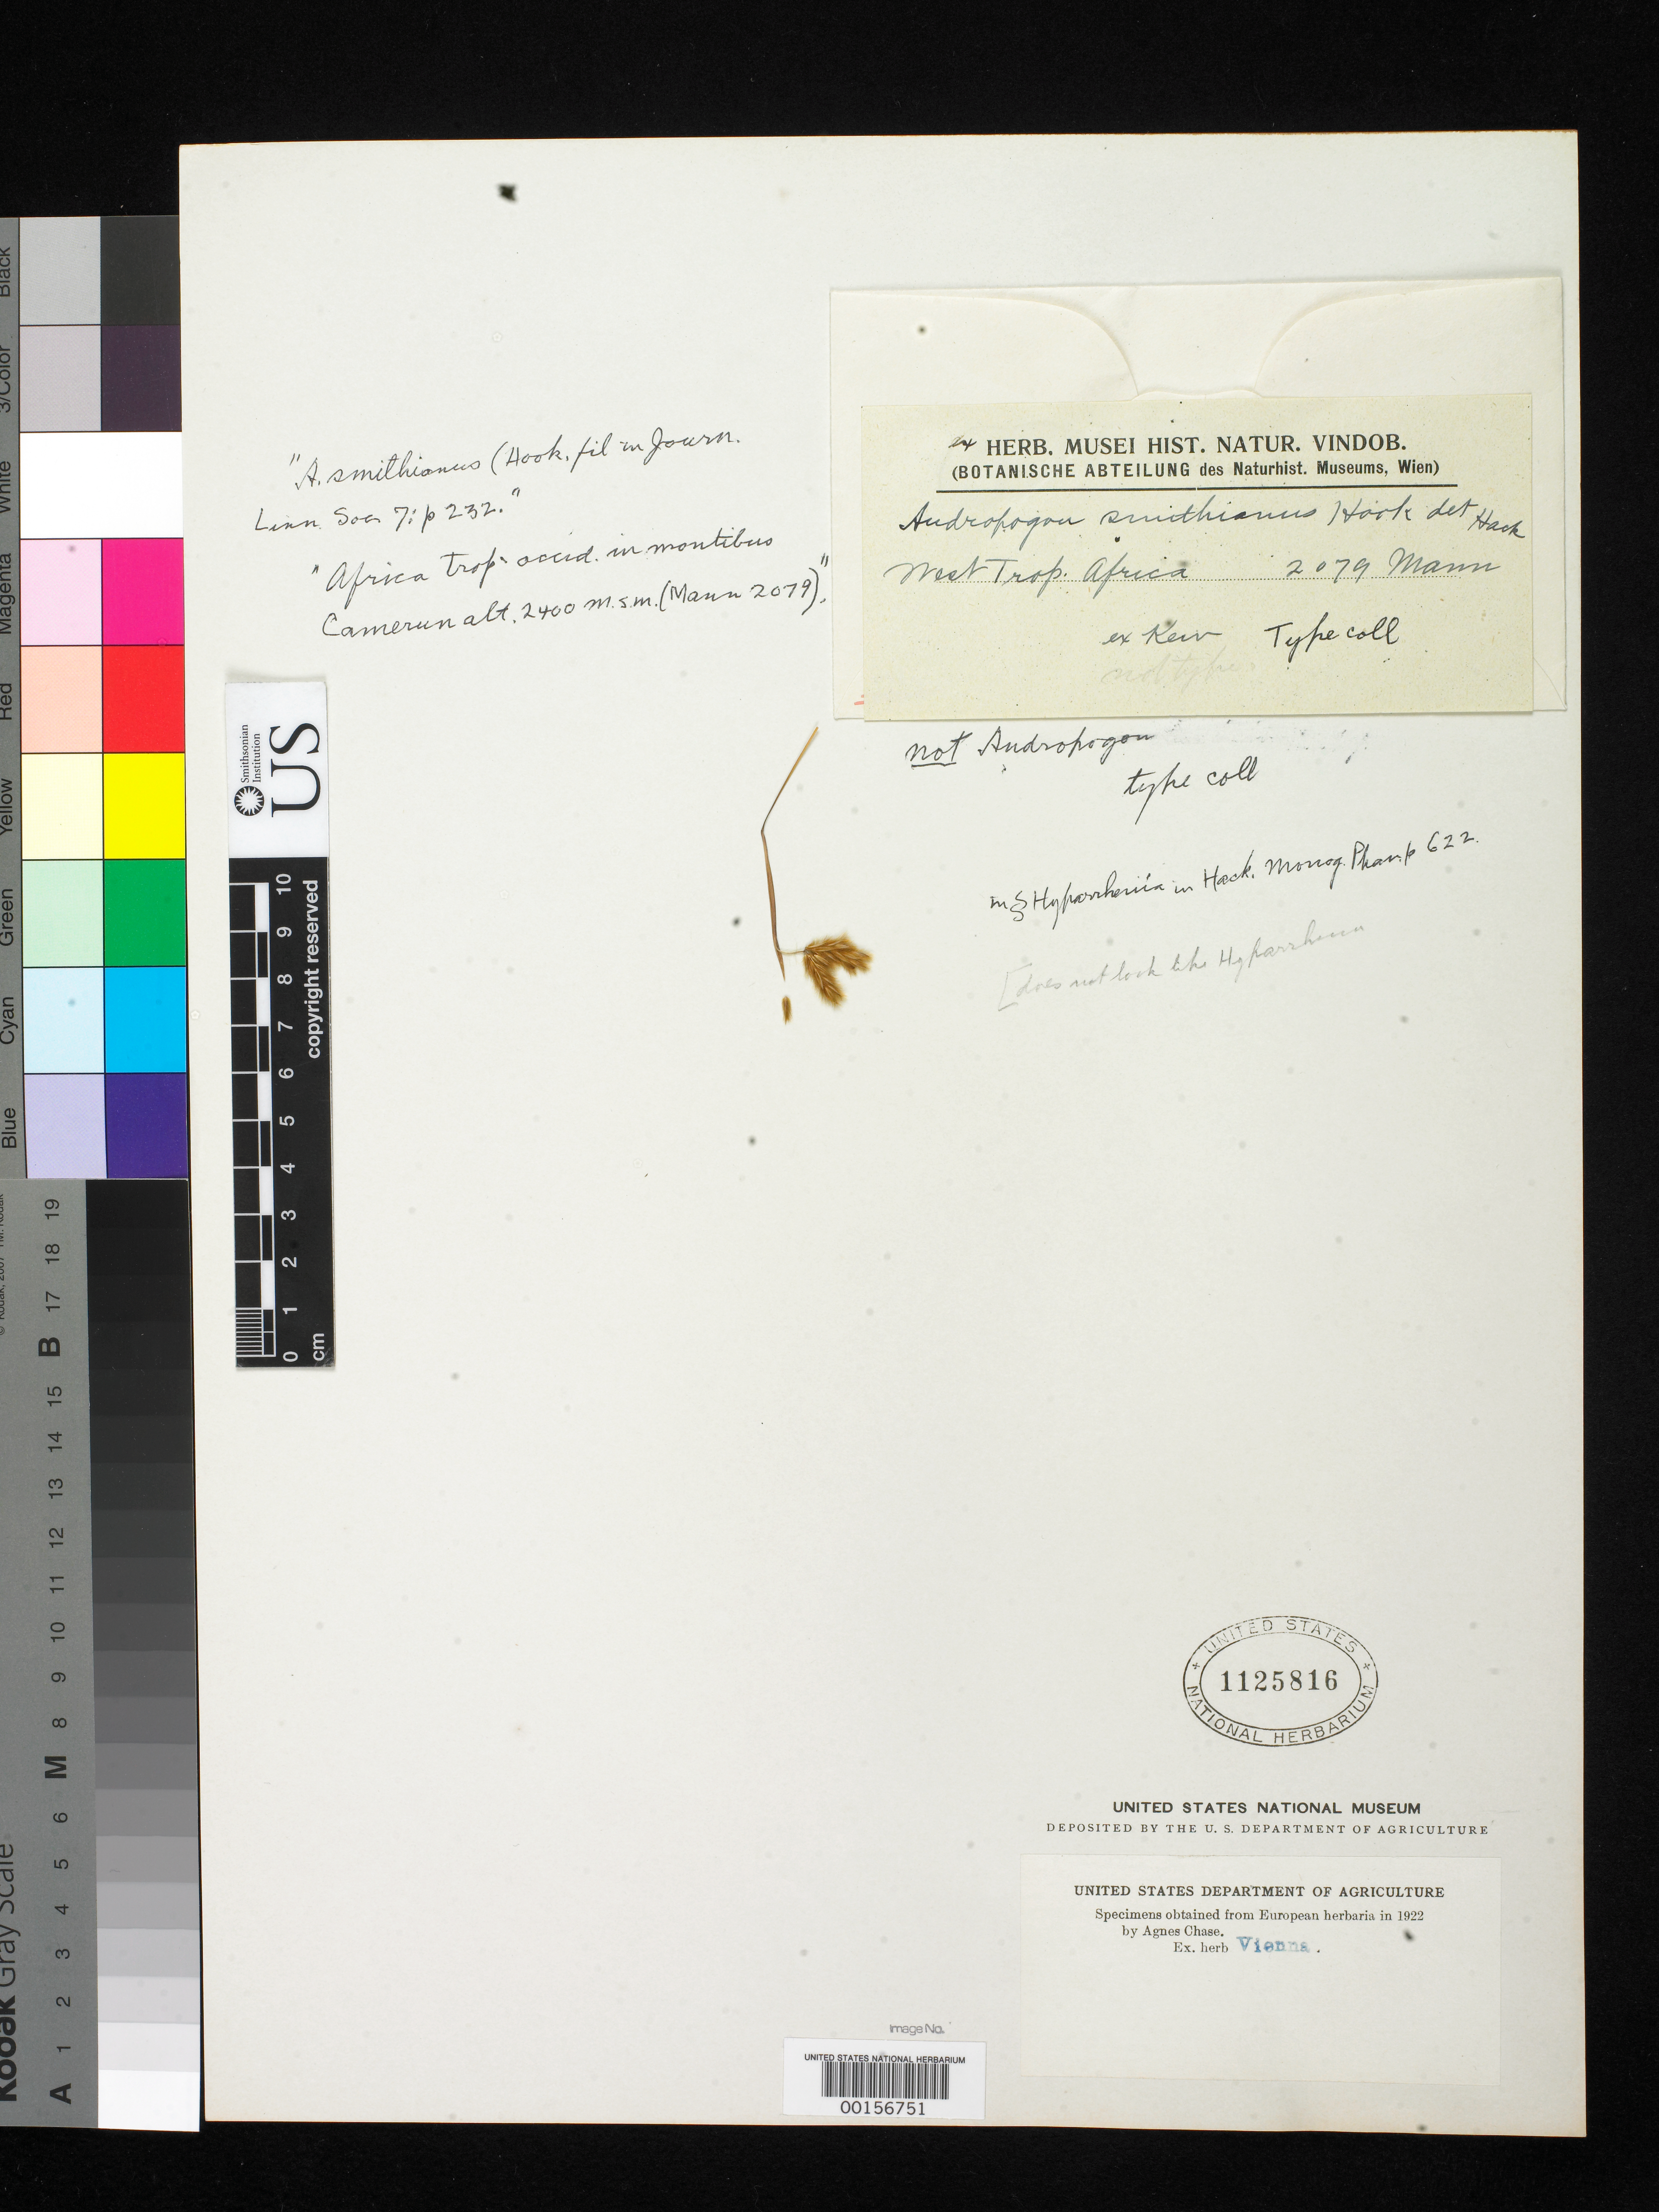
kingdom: Plantae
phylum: Tracheophyta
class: Liliopsida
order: Poales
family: Poaceae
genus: Andropogon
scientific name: Andropogon smithianus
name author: Hook. f.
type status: Type Fragment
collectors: G. Mann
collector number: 2079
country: Cameroon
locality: Cameroon Mt.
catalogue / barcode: US 1125816